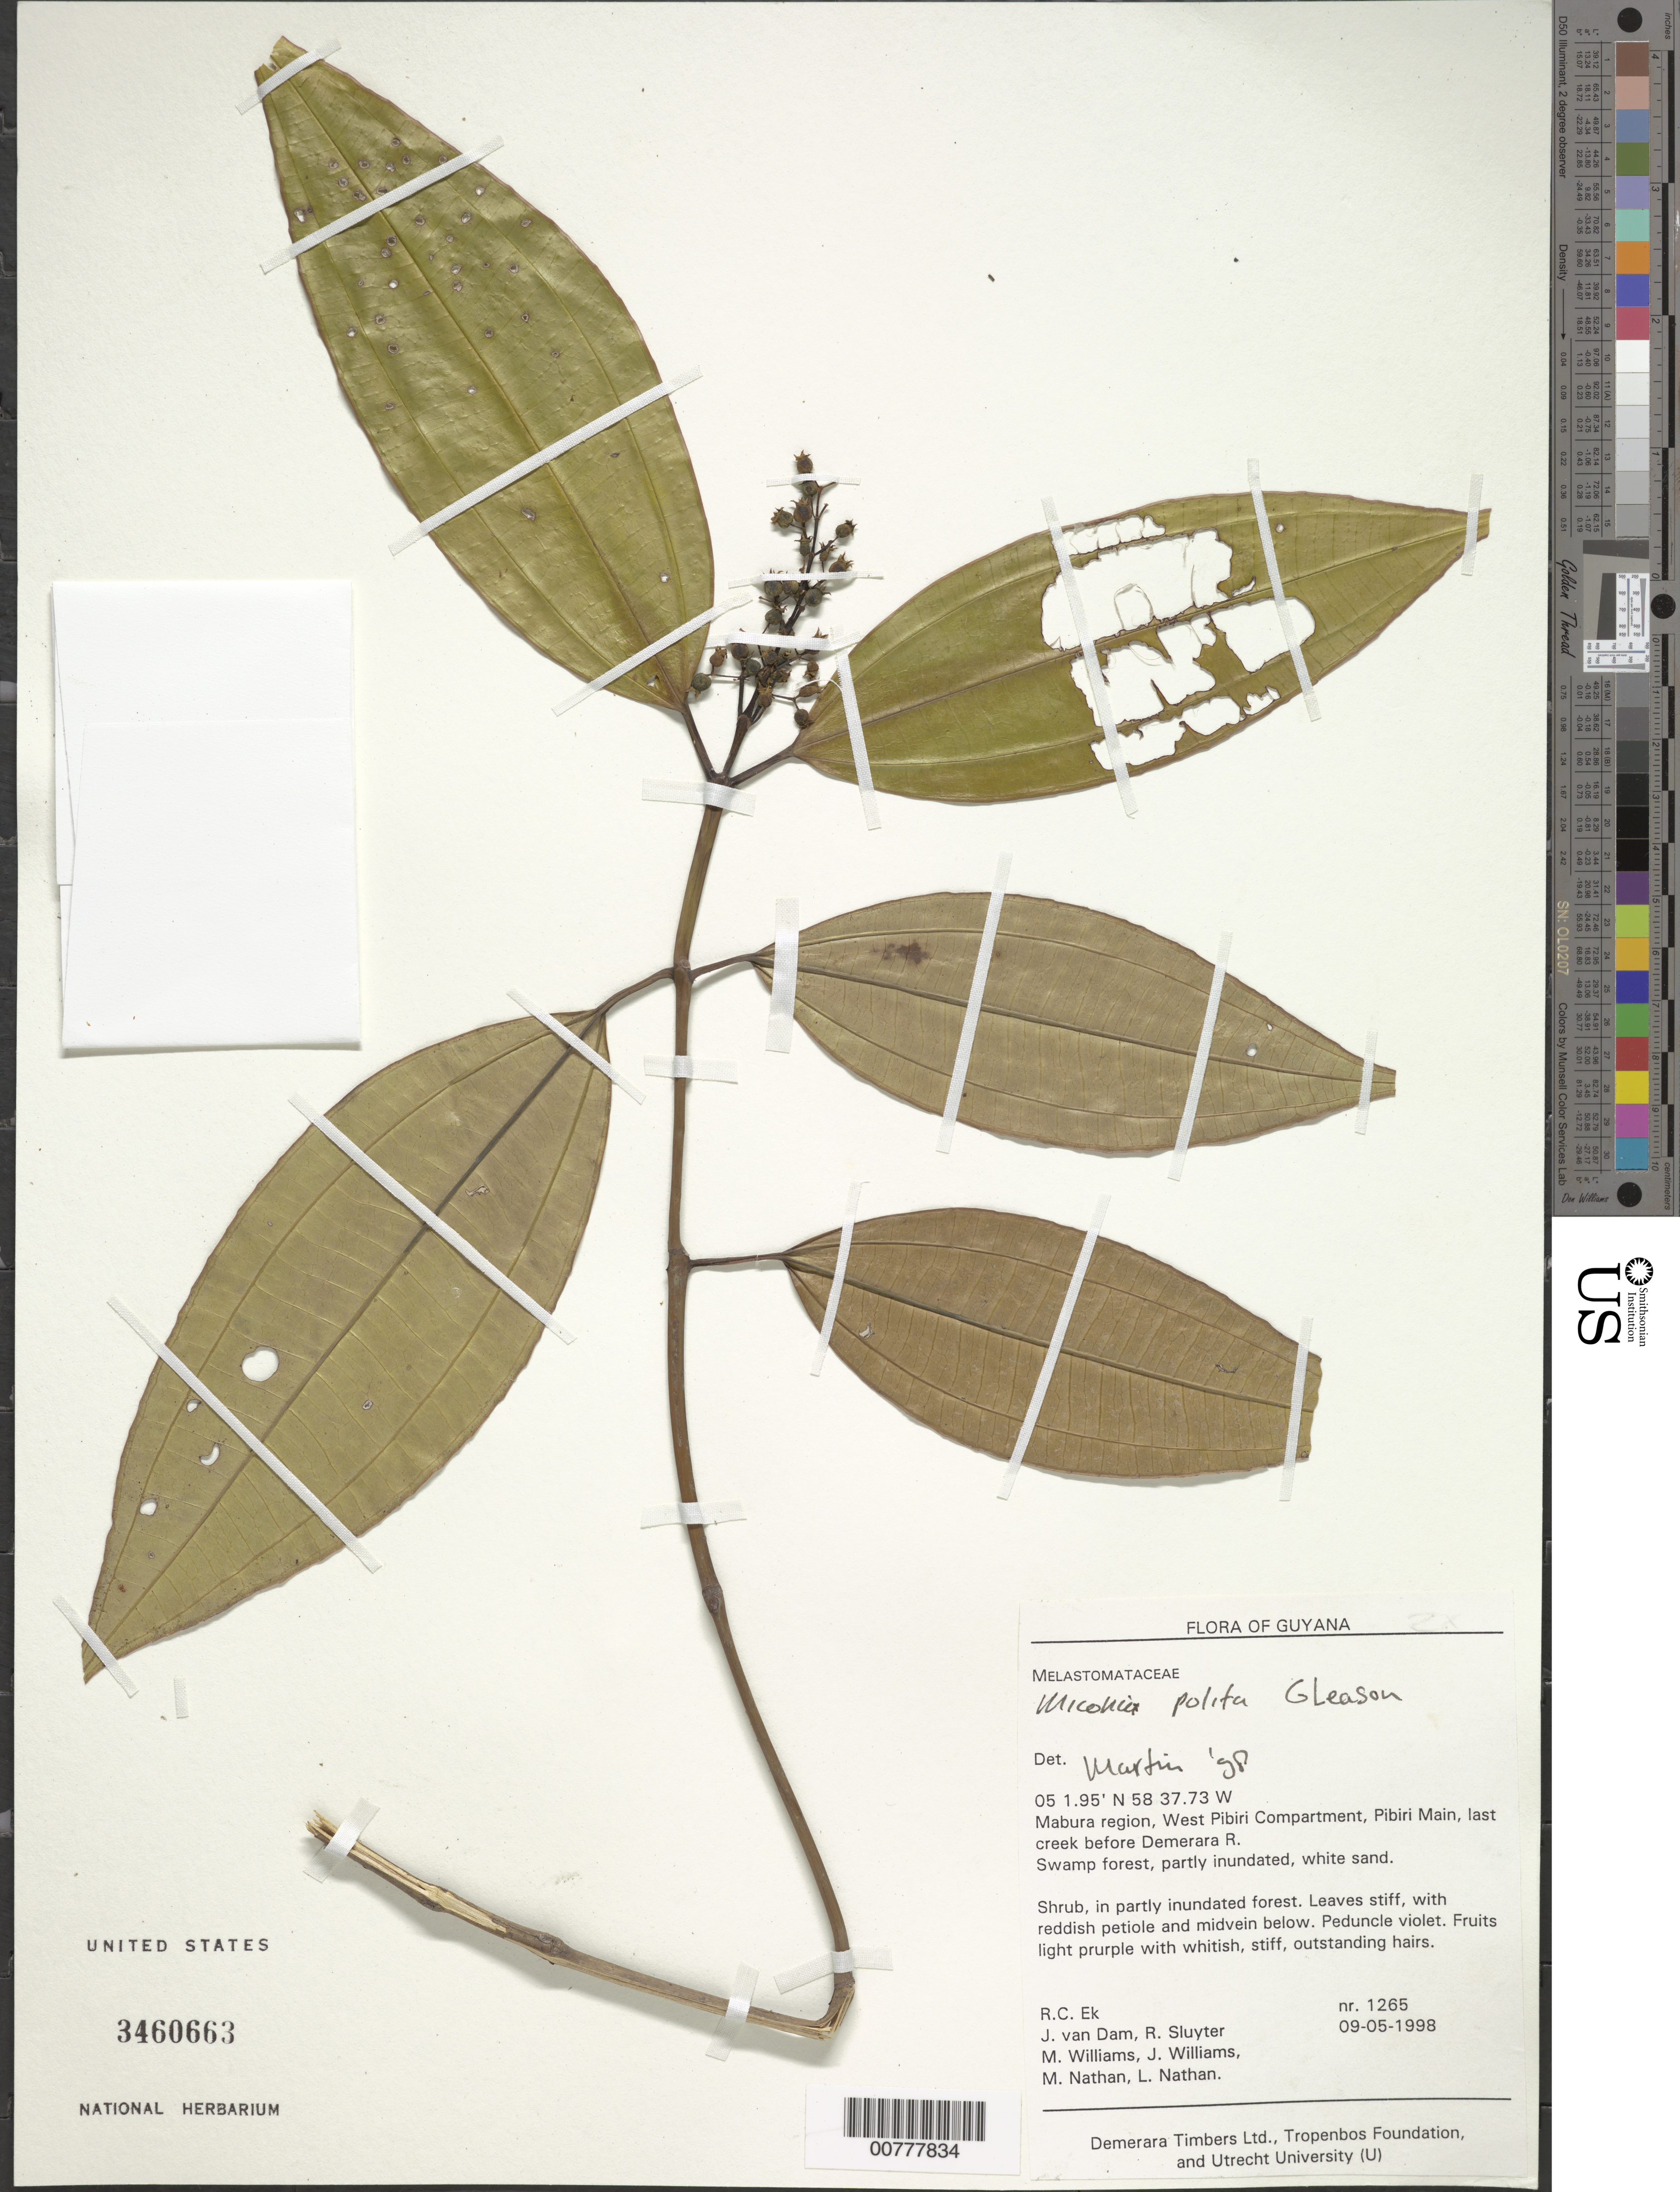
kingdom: Plantae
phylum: Tracheophyta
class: Magnoliopsida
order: Myrtales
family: Melastomataceae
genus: Miconia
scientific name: Miconia polita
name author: Gleason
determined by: Martin, --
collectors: R. C. Ek, J. A. van Dam, R. Sluyter, M. Williams, J. Williams, M. Nathan & L. Nathan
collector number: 1265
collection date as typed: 9-May-98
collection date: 1998-05-09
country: Guyana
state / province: U. Demerara-Berbice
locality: Mabura region, West Pibiri Compartment, Pibiri Main, last creek before Demerara R.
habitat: Swamp forest, partly inundated, white sand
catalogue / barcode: US 3460663